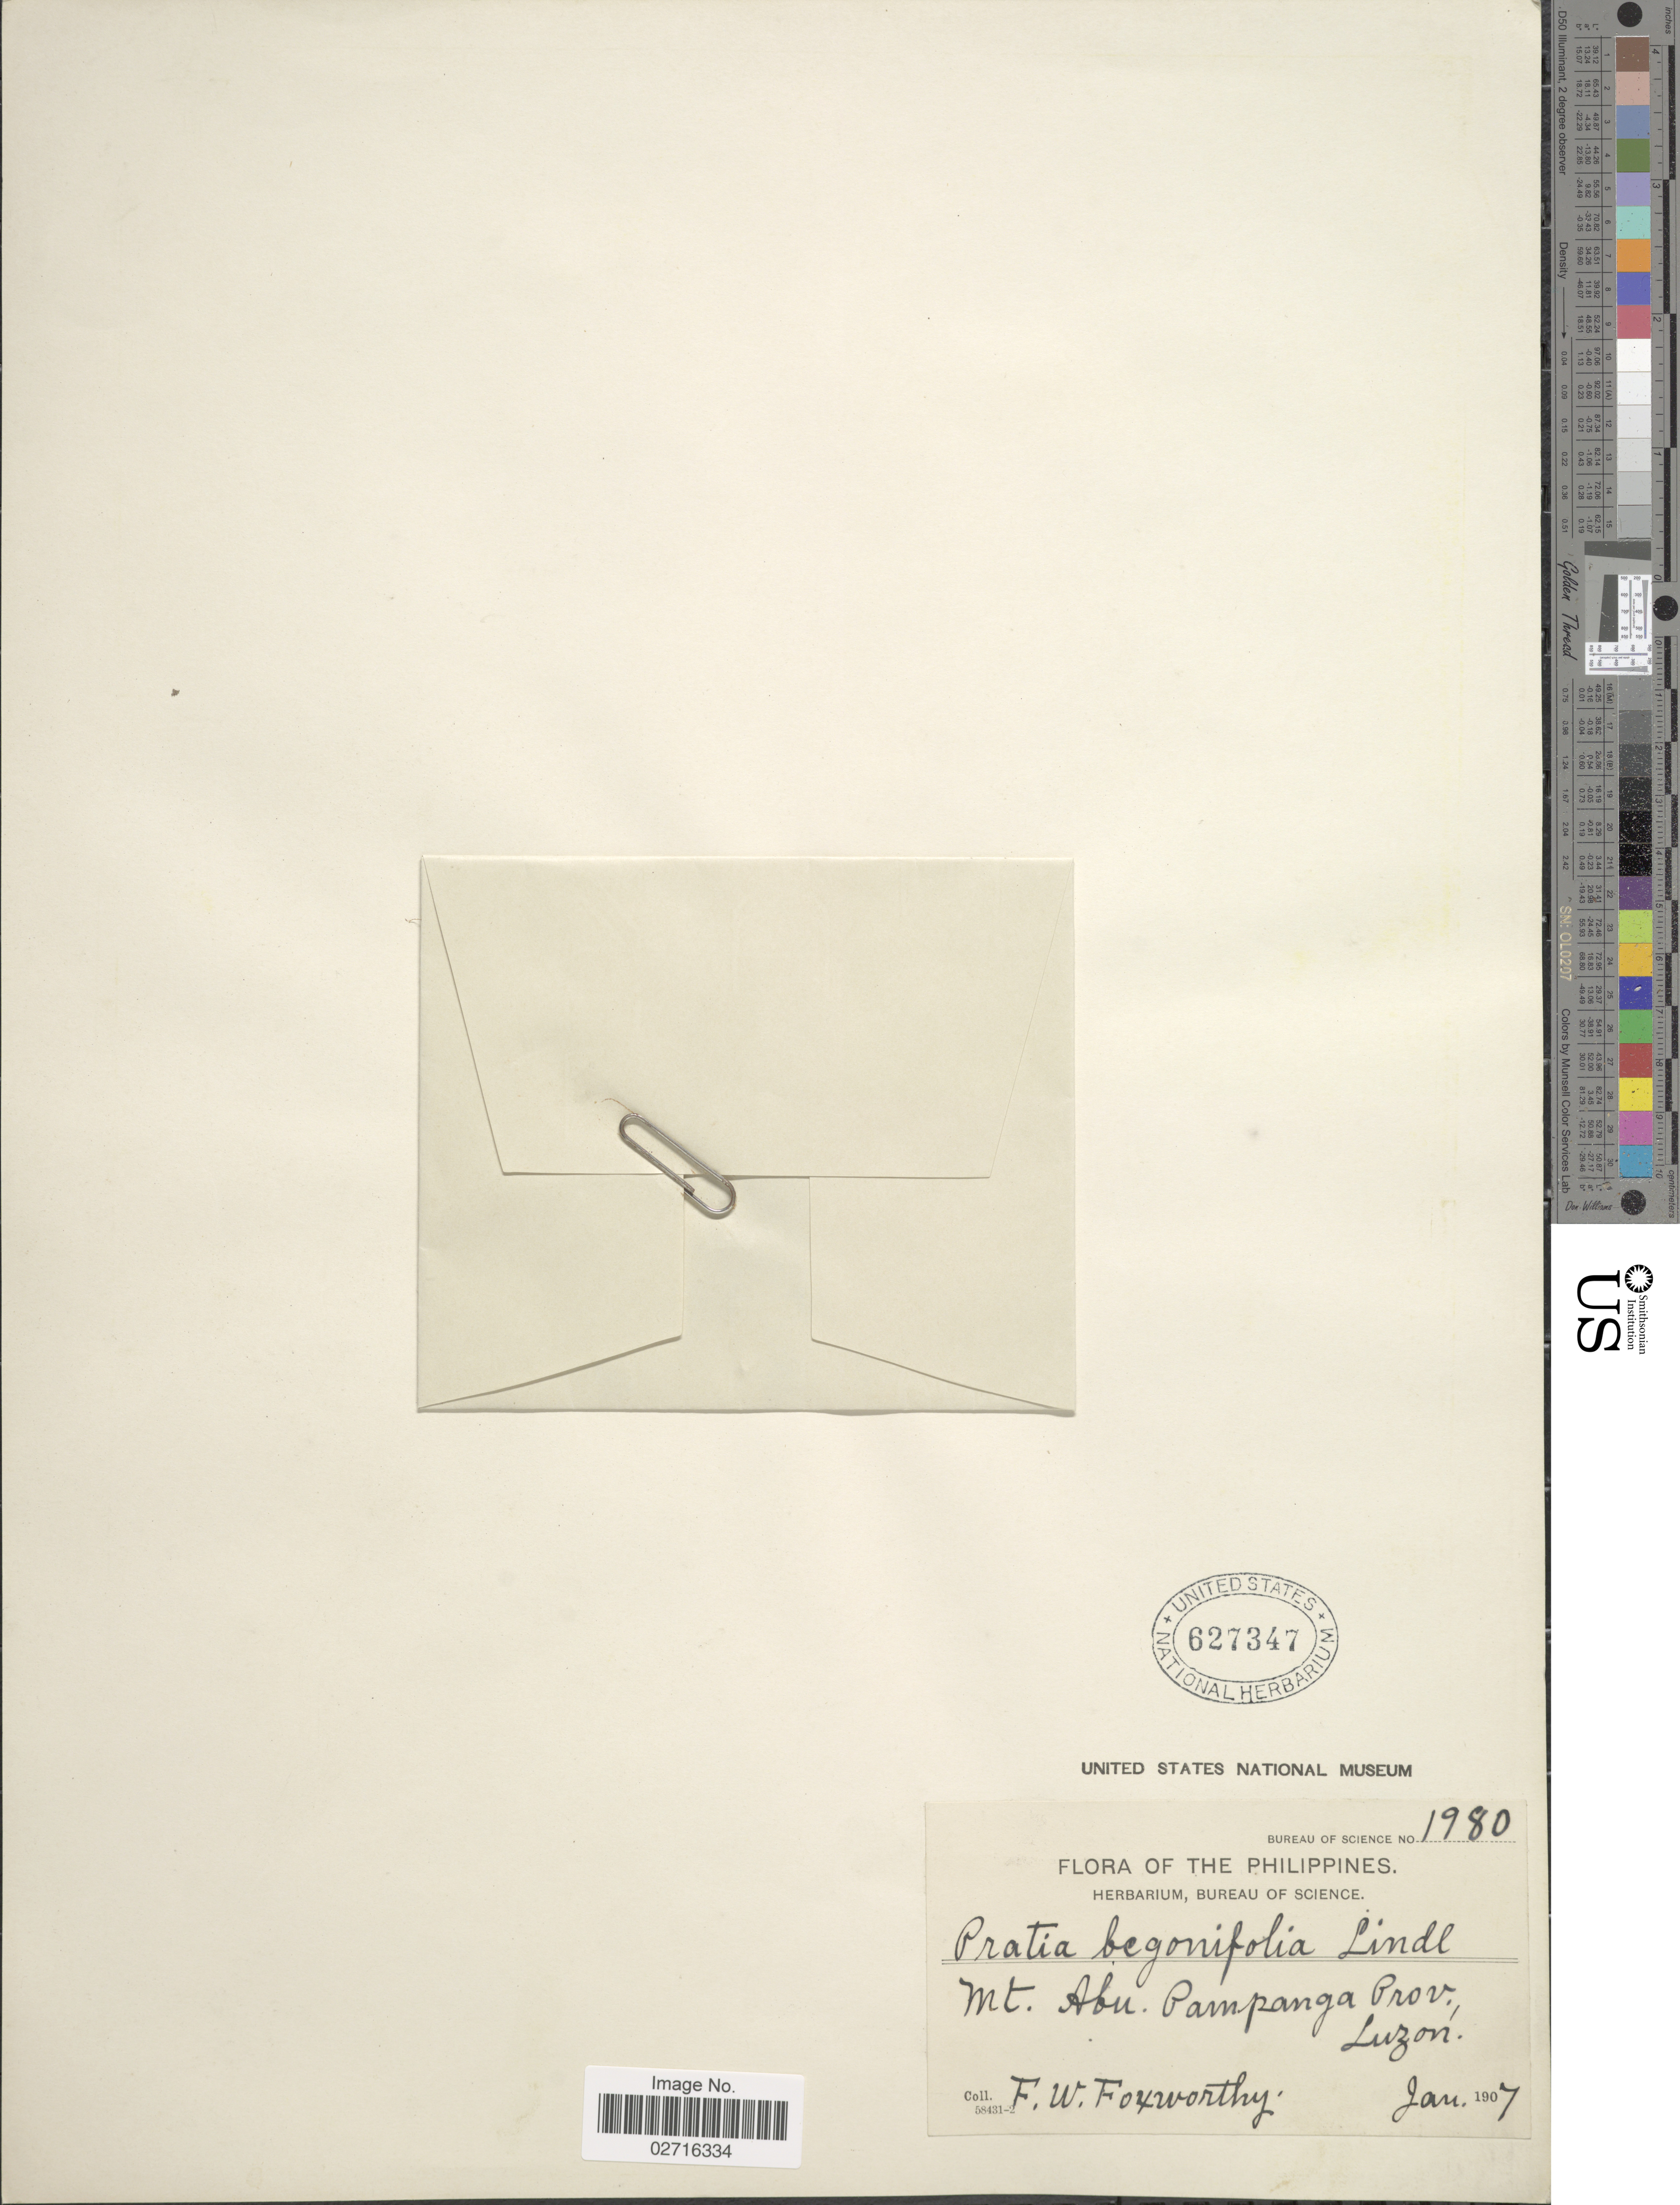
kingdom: Plantae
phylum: Tracheophyta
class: Magnoliopsida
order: Asterales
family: Campanulaceae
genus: Pratia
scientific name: Pratia nummularia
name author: (Lam.) A. Braun & Asch.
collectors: F. W. Foxworthy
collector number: Bureau of Science 1980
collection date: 1907-01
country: Philippines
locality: Mt Abu Pampanga Prov., Luzon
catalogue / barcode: US 627347